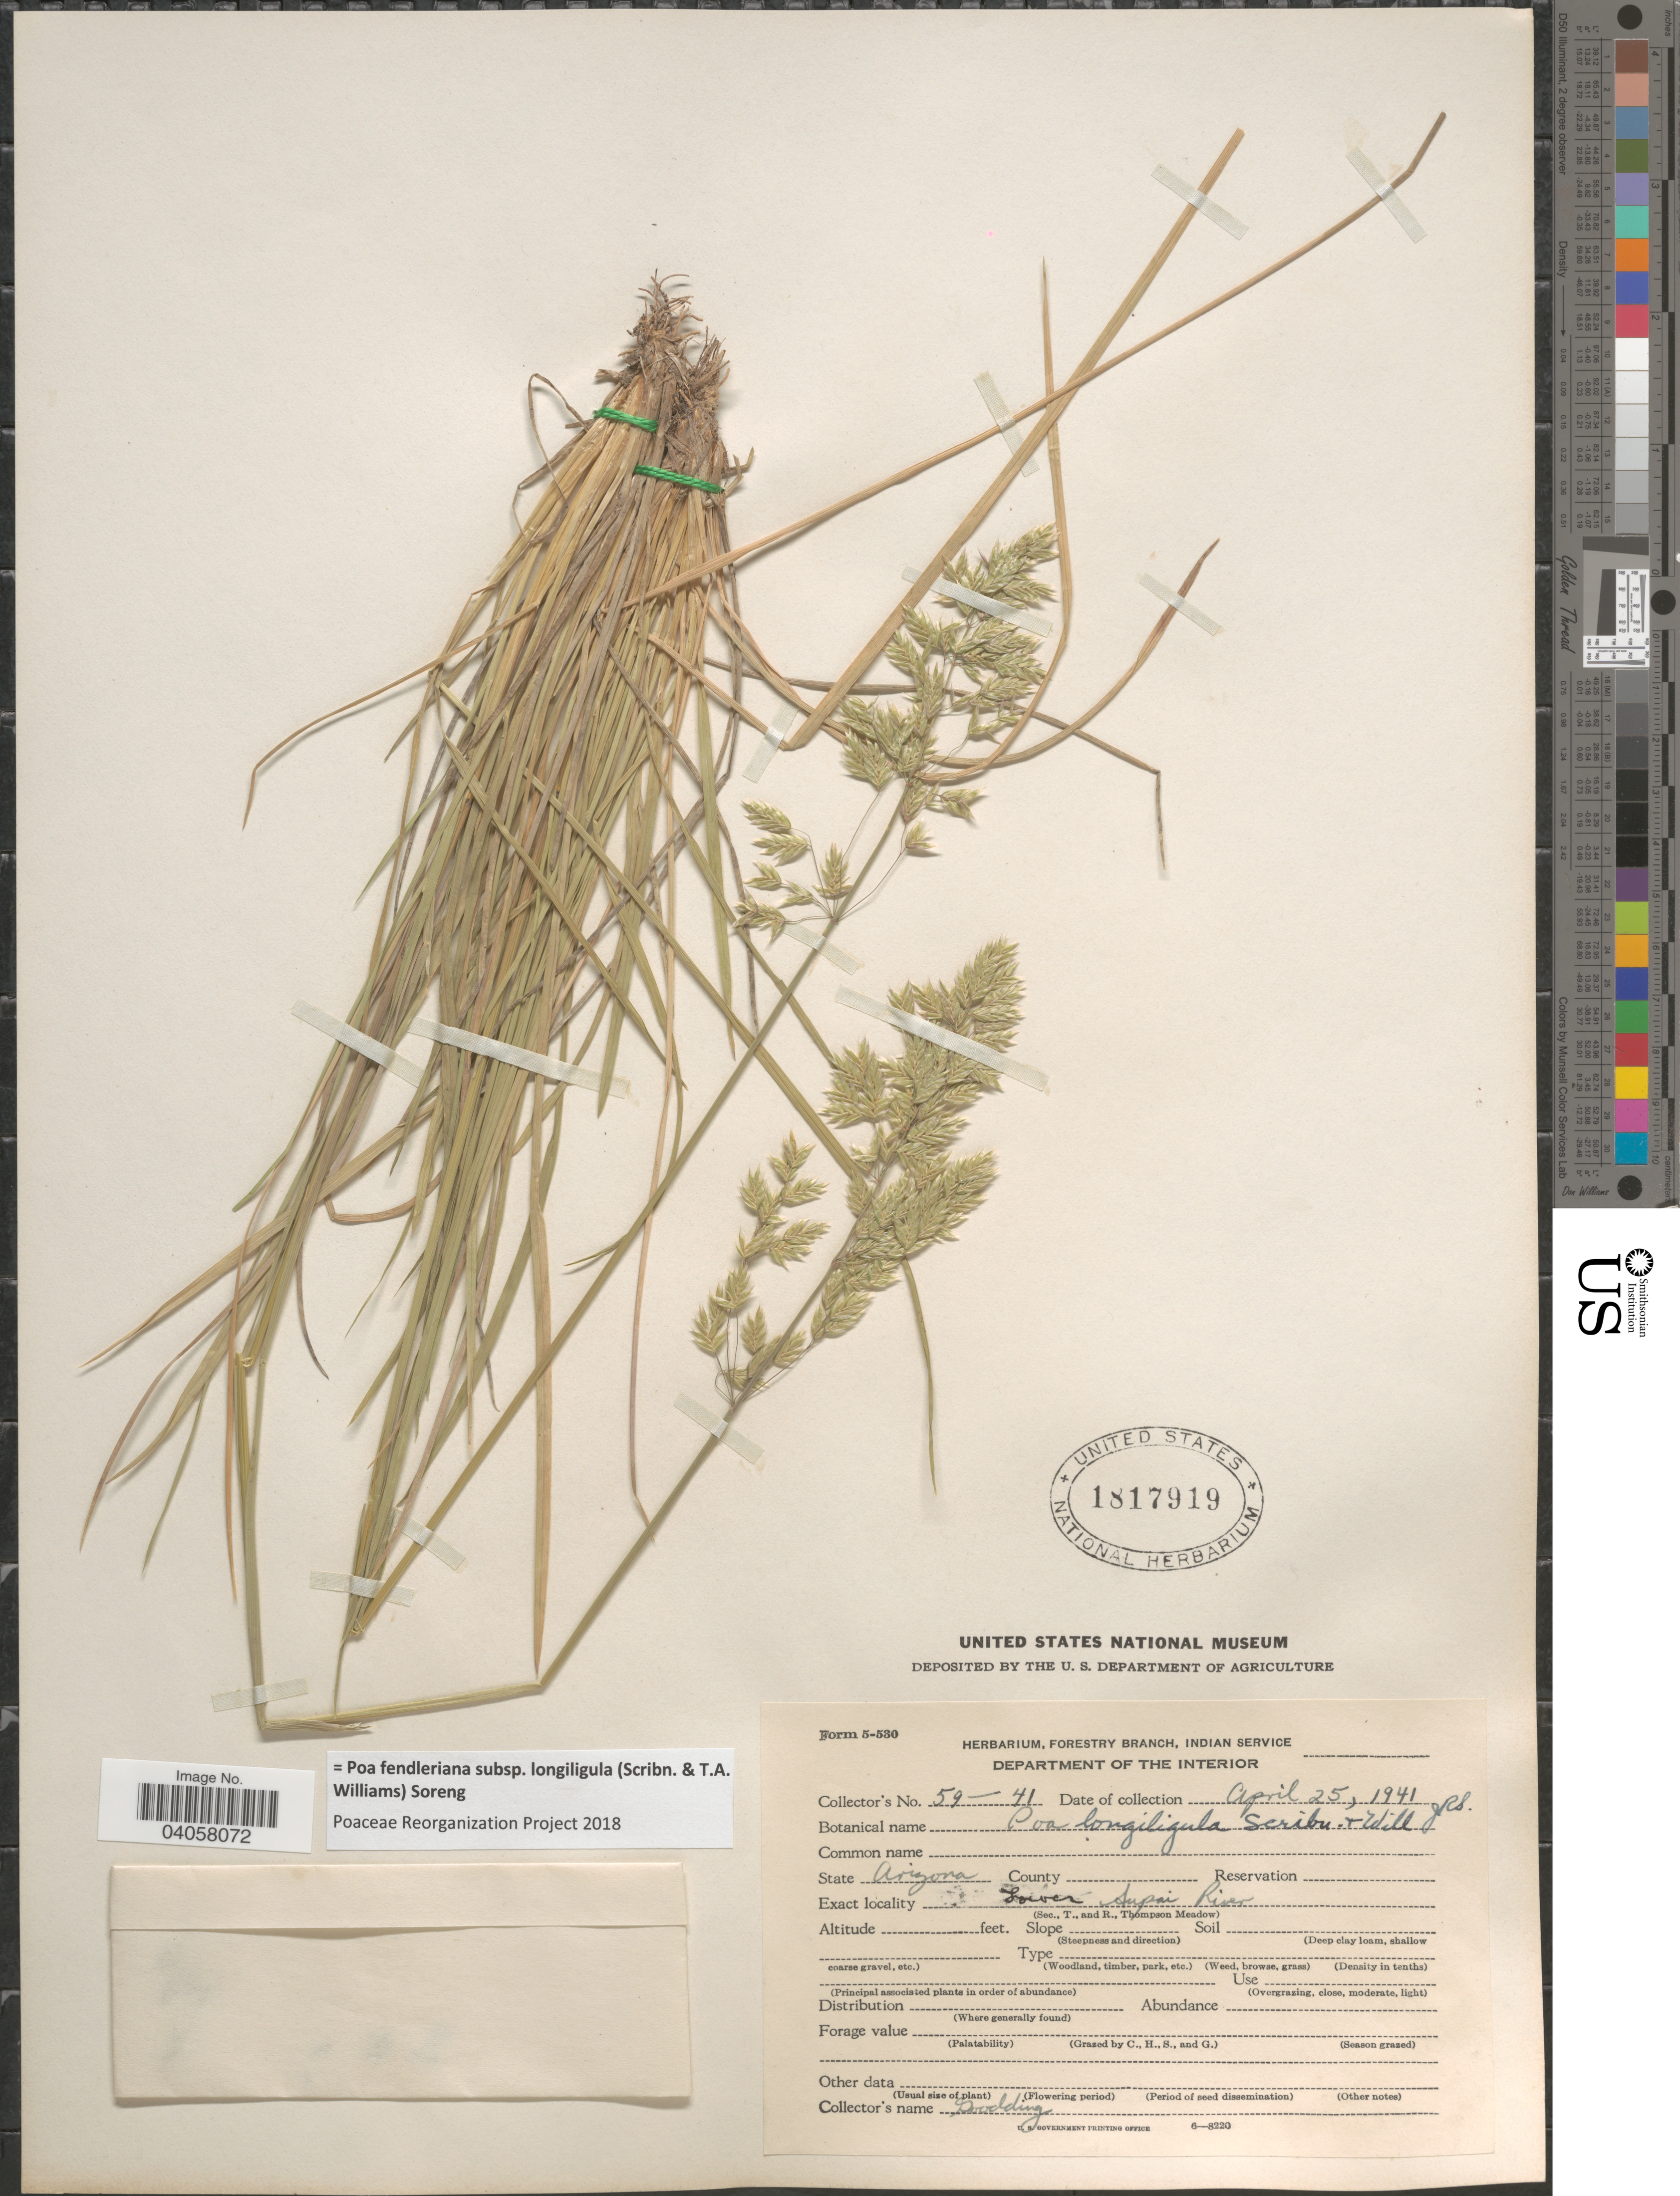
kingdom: Plantae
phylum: Tracheophyta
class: Liliopsida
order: Poales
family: Poaceae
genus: Poa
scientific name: Poa fendleriana subsp. longiligula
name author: (Scribn. & T.A. Williams) Soreng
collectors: Goodding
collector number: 59-41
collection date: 1941-04-25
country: United States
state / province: Arizona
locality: Lower Supai River.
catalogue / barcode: US 1817919